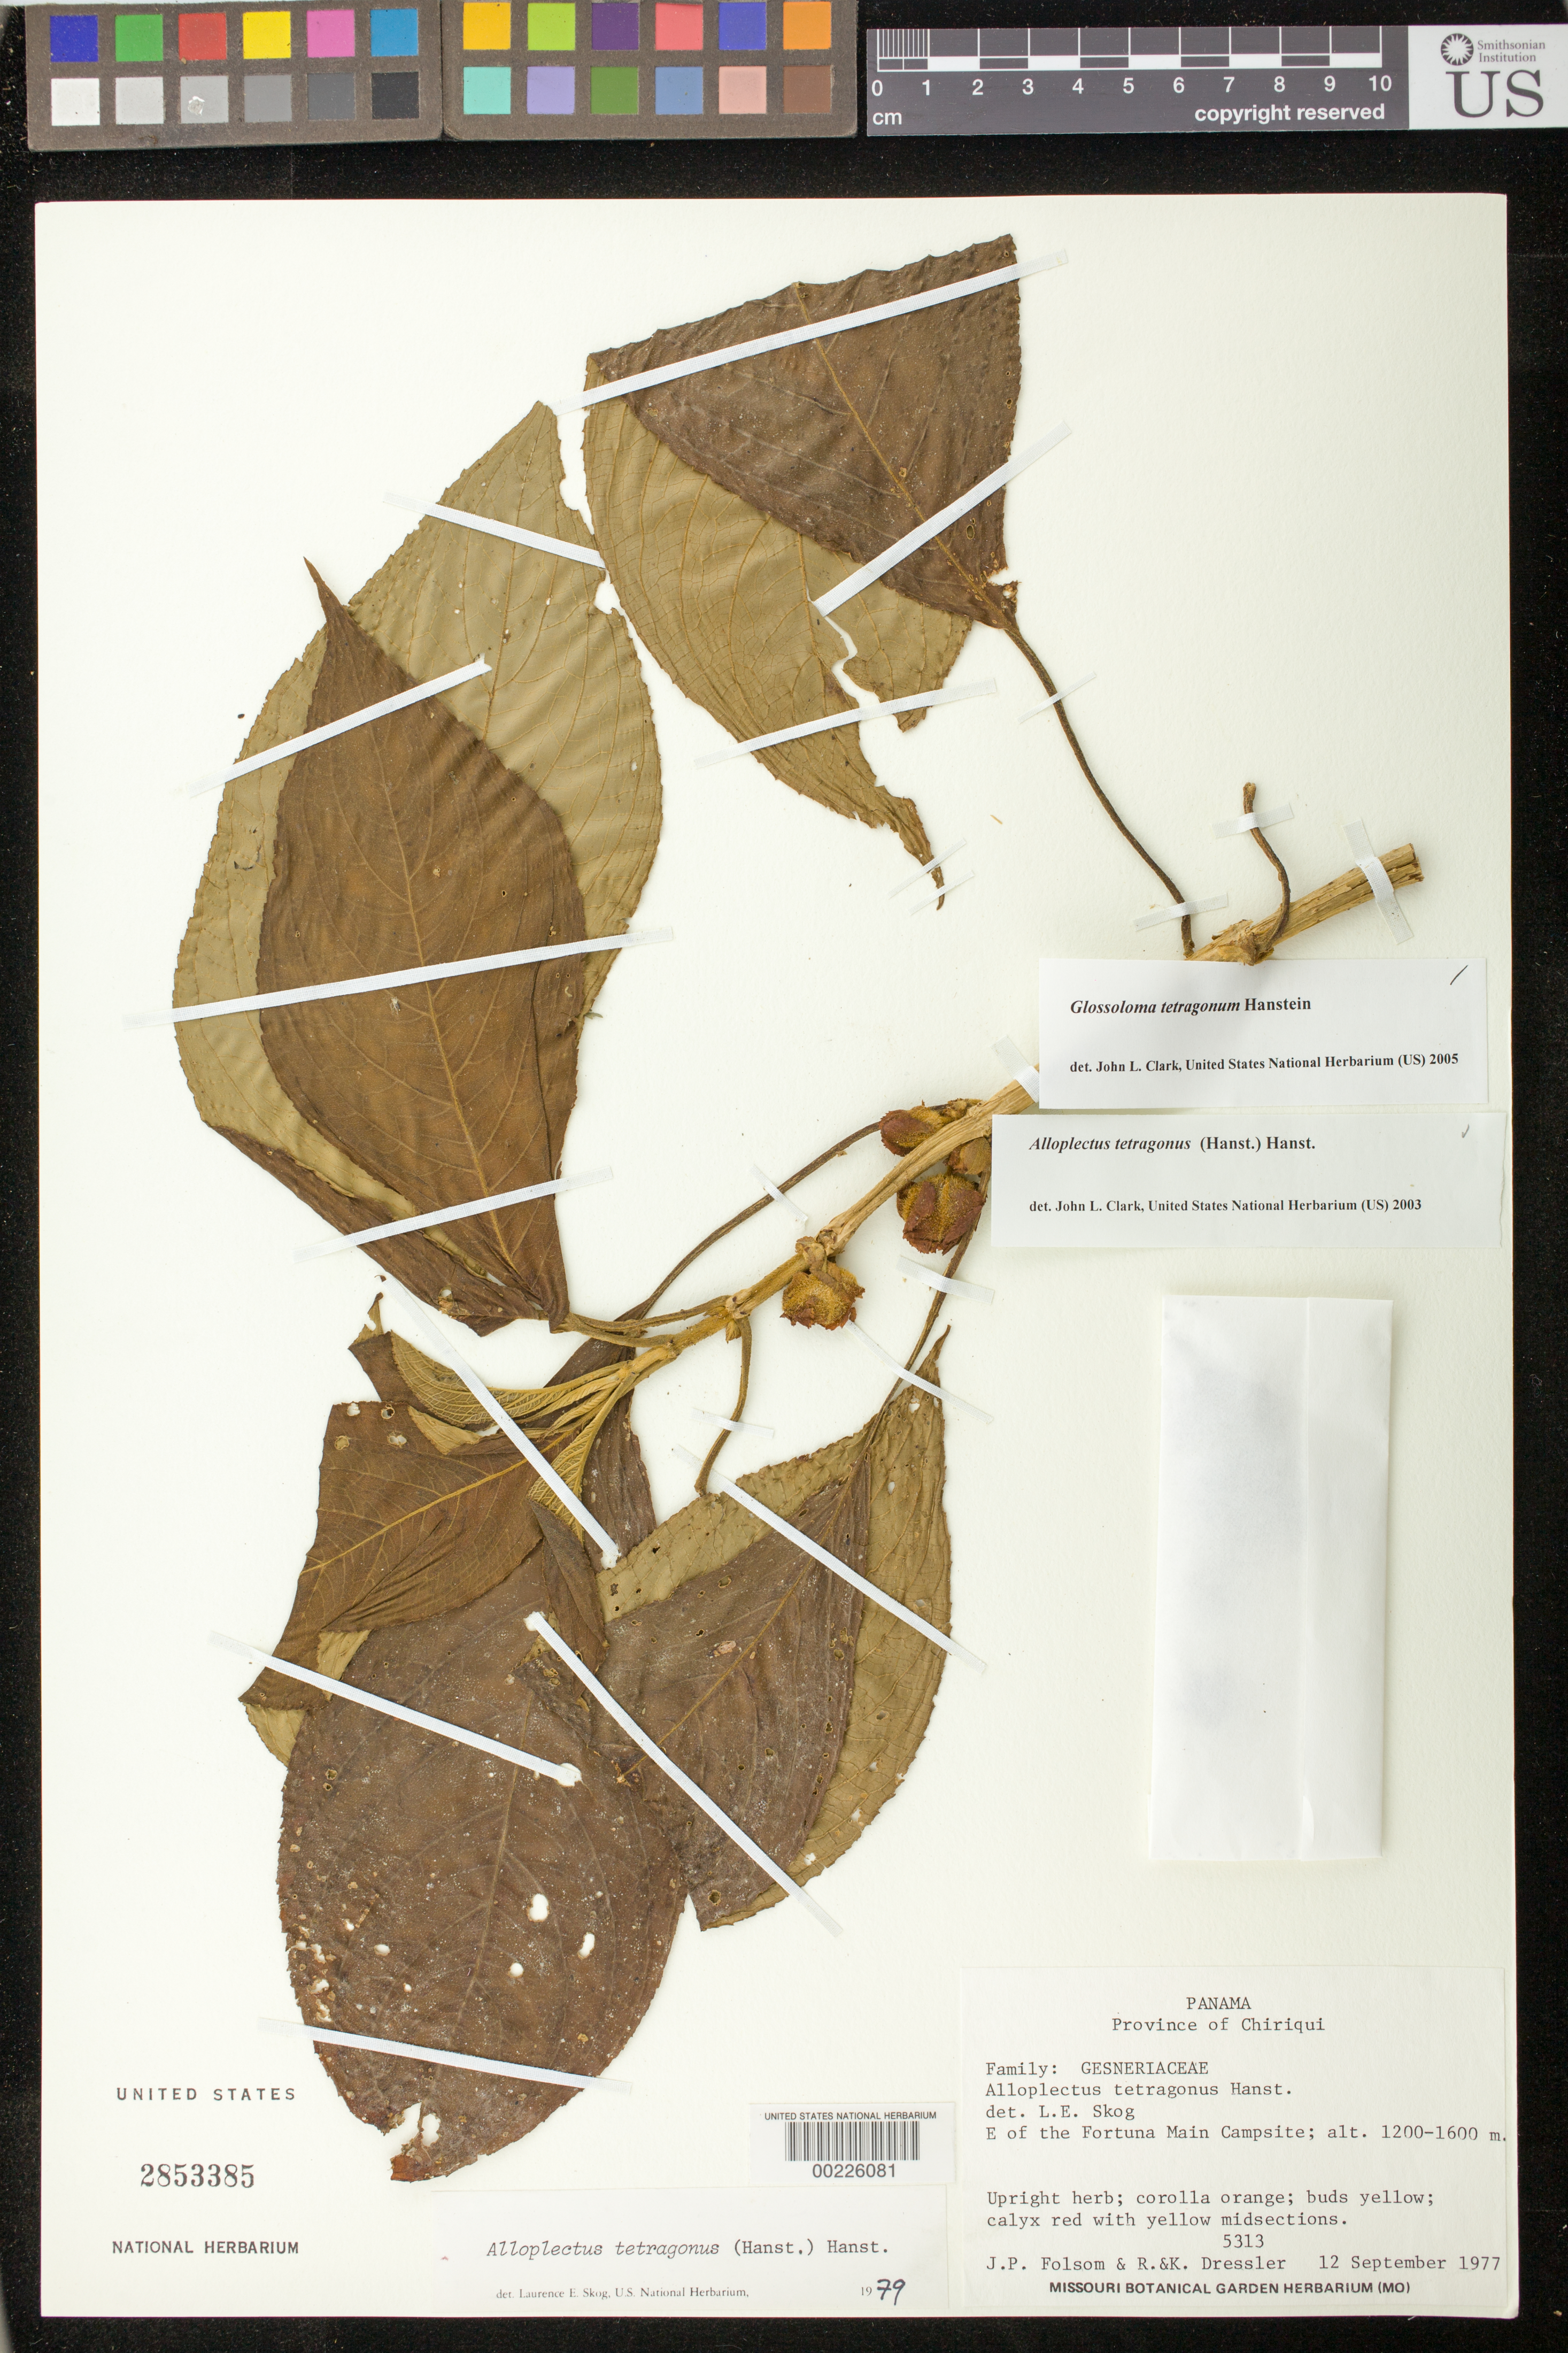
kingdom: Plantae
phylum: Tracheophyta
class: Magnoliopsida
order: Lamiales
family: Gesneriaceae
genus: Glossoloma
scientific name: Glossoloma tetragonum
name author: Hanst.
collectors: J. P. Folsom & K. Dressler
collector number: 5313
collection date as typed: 12 Sep 1977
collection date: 1977-09-12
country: Panama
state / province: Chiriquí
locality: E of the Fortuna main campsite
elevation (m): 1200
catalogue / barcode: US 2853385